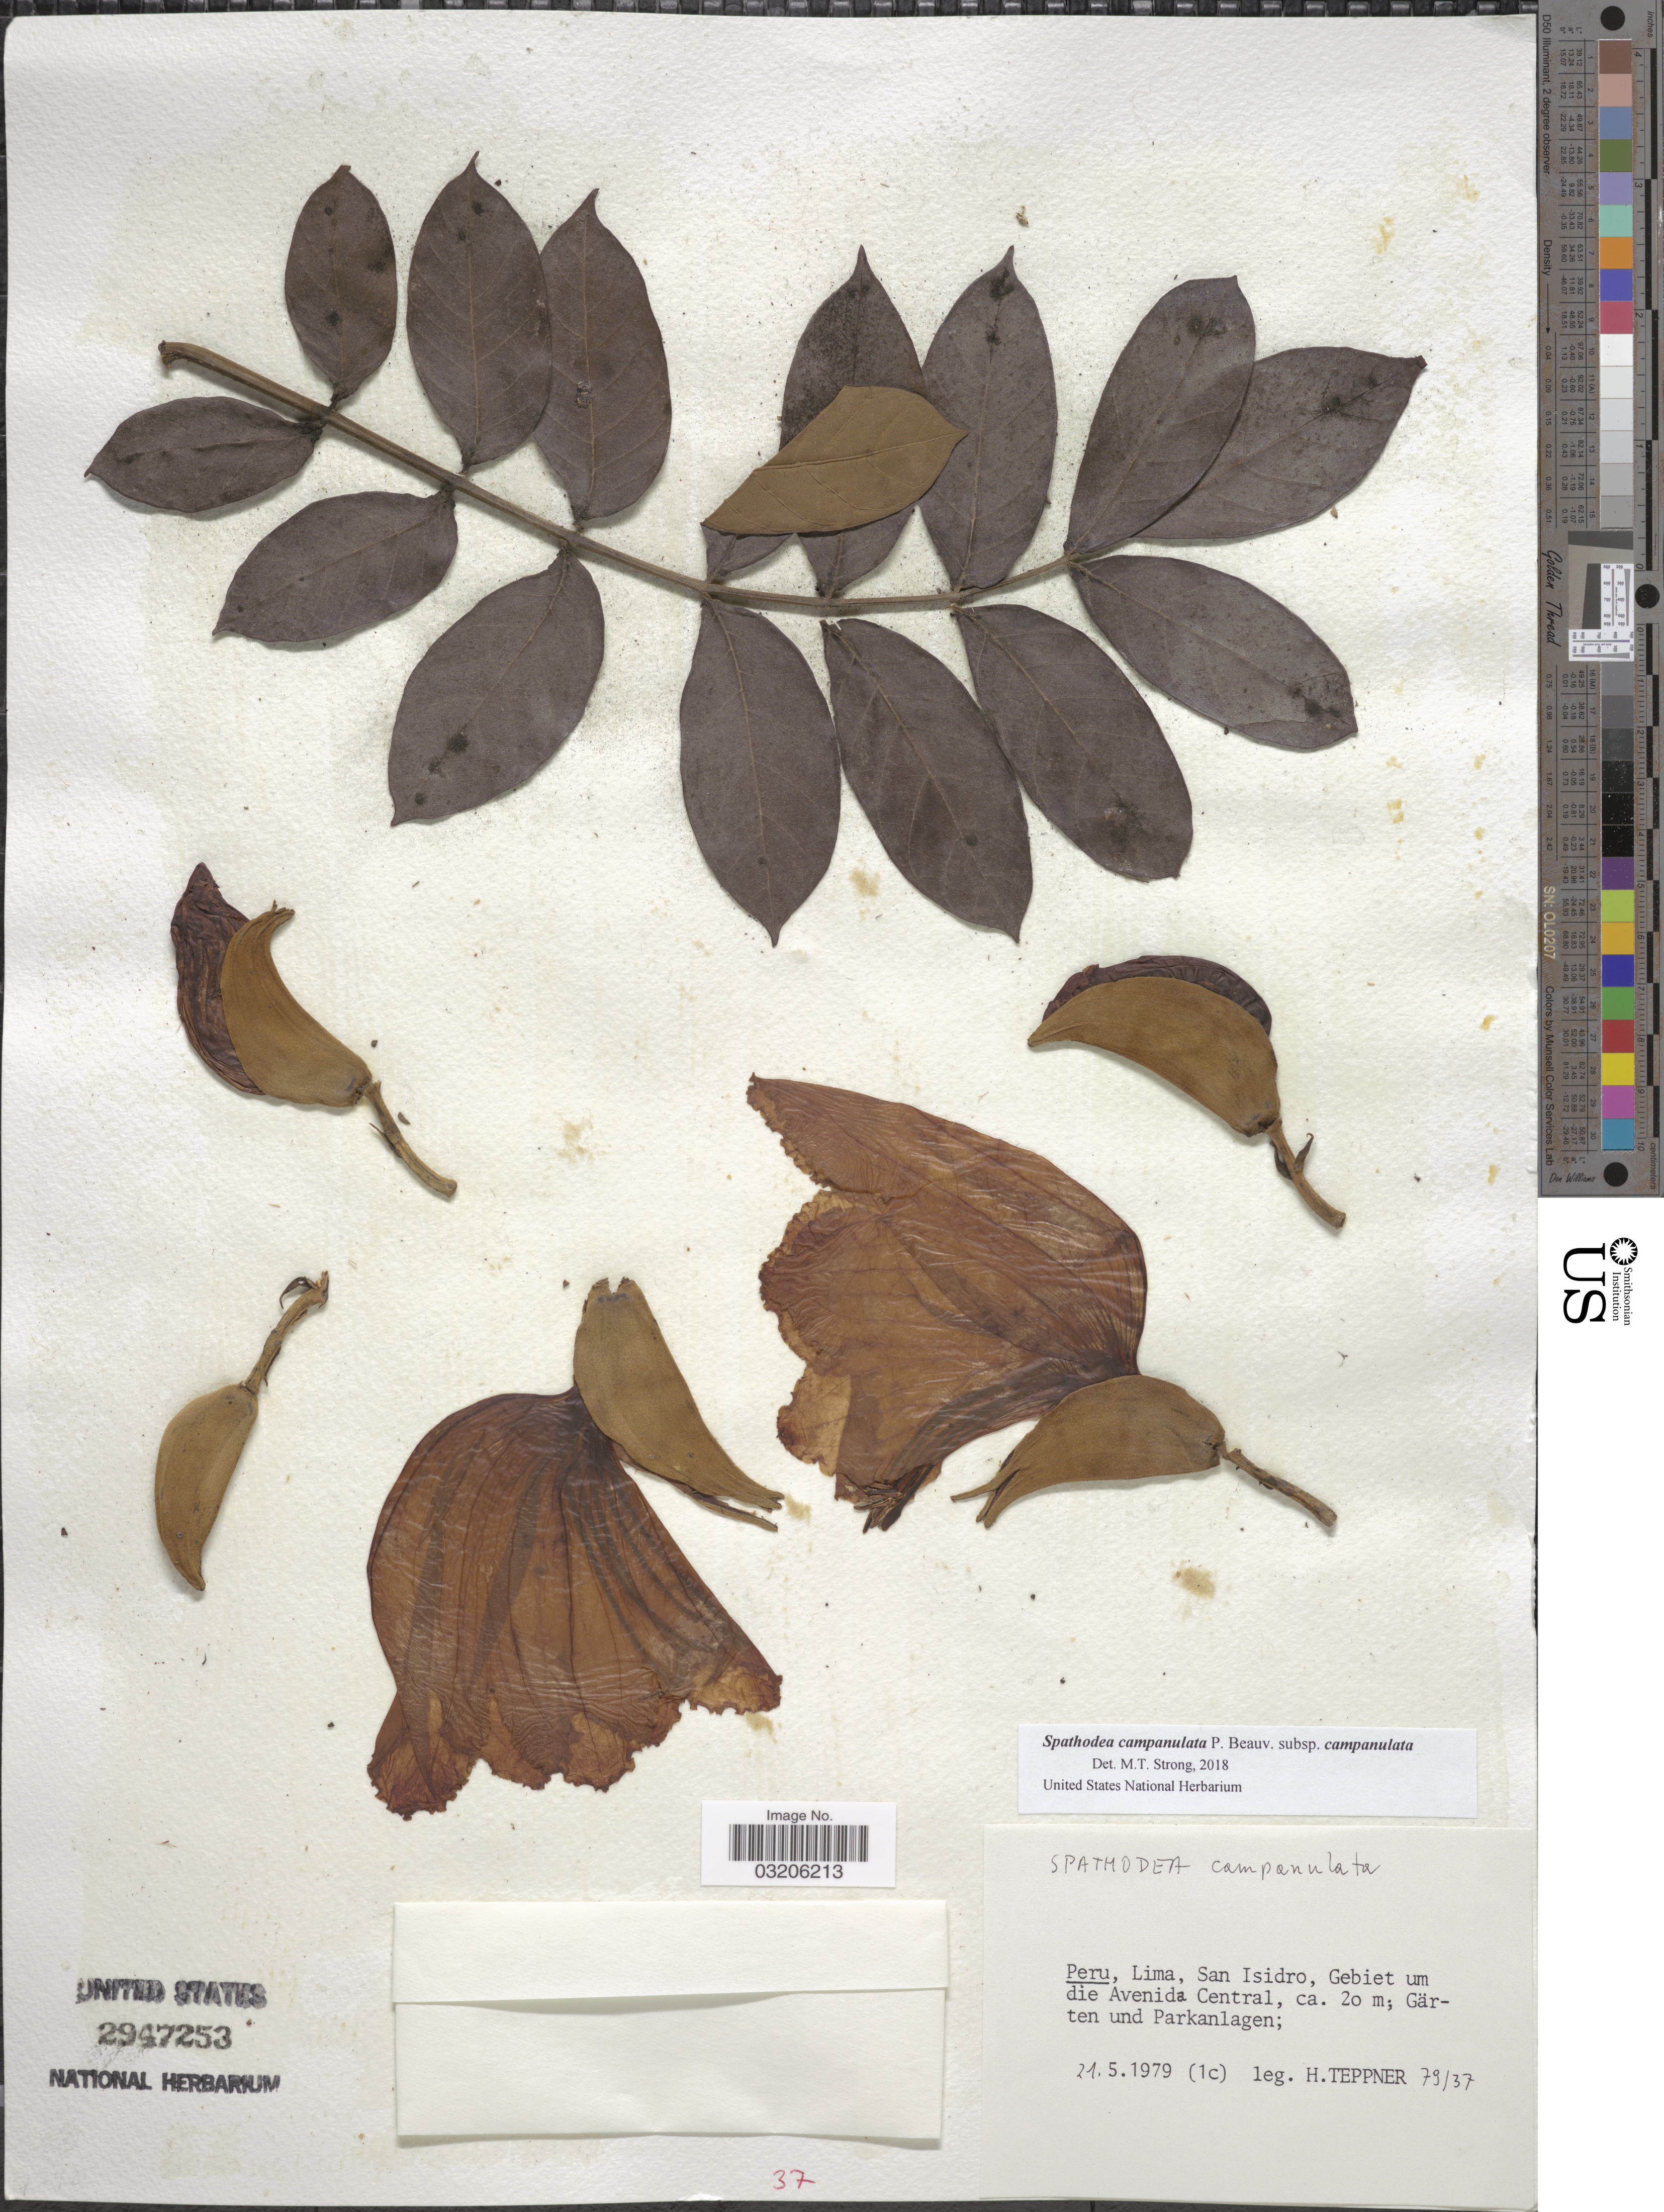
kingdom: Plantae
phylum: Tracheophyta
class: Magnoliopsida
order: Lamiales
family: Bignoniaceae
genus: Spathodea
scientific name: Spathodea campanulata subsp. campanulata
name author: P. Beauv.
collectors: H. Teppner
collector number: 79/37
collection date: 1979-05-21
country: Peru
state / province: Lima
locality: San Isidro, Gebiet um die Avenida Central; Gärten und Parkanlagen.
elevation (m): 20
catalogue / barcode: US 2947253